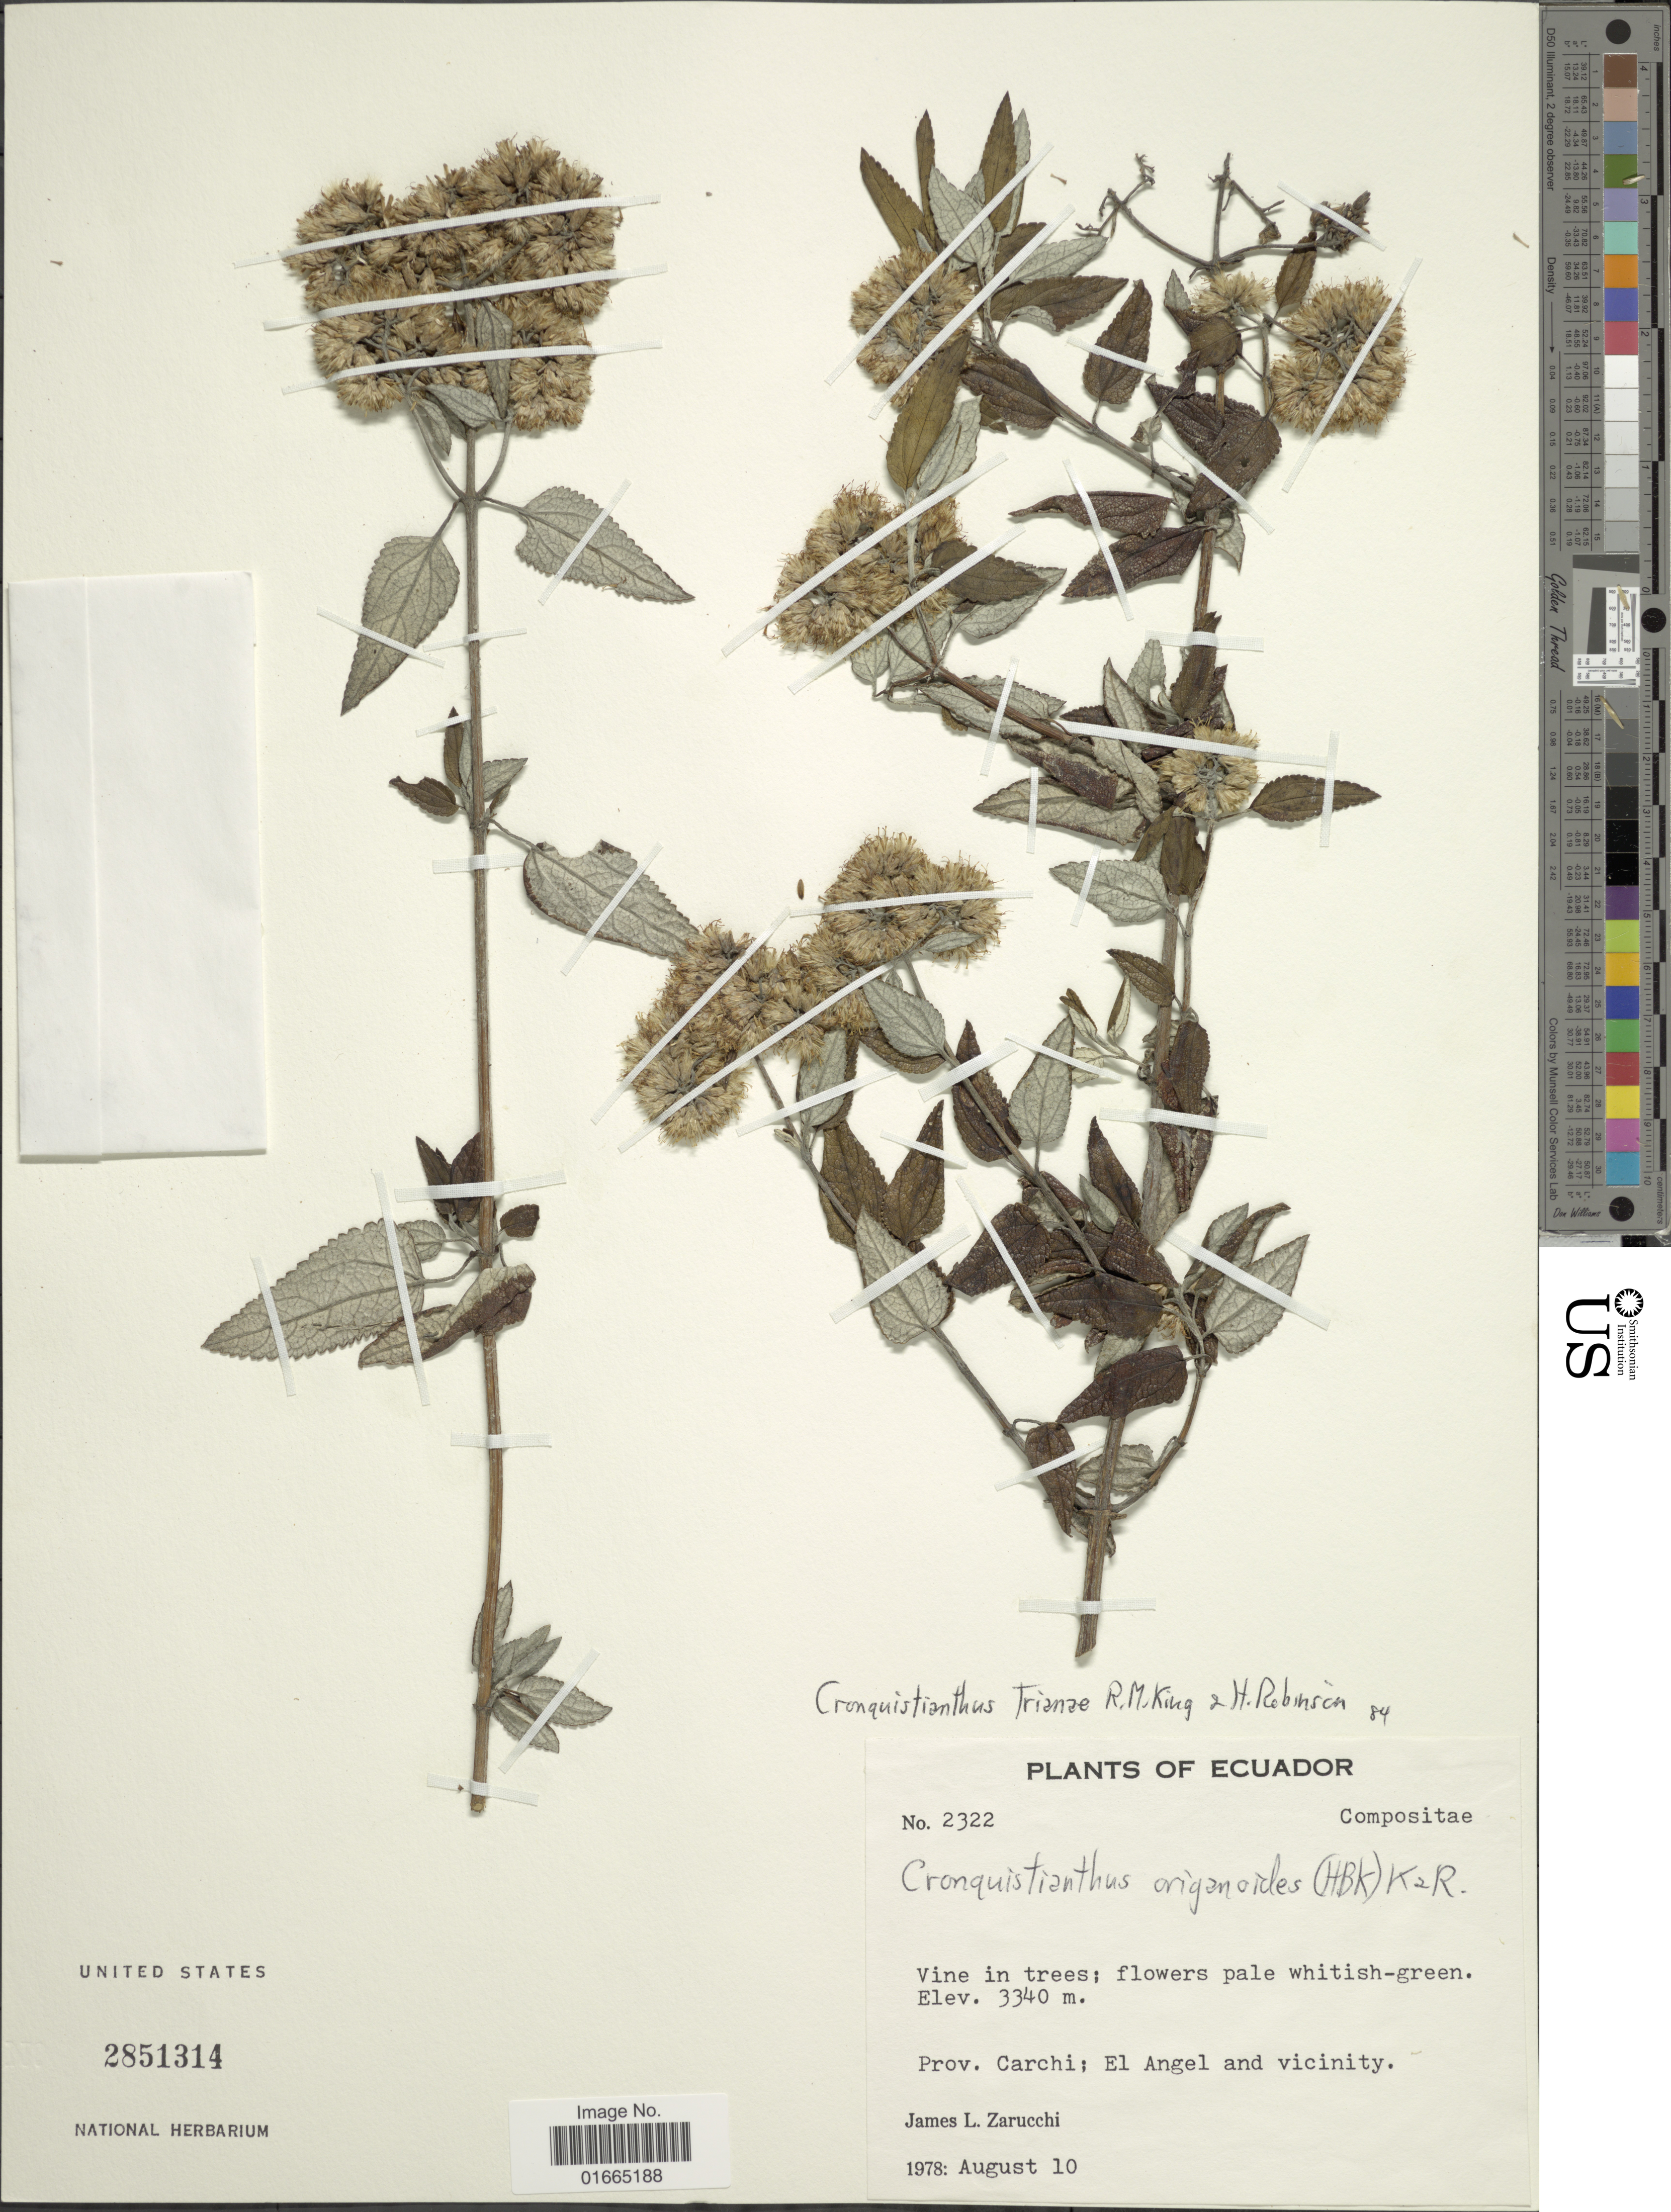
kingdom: Plantae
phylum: Tracheophyta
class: Magnoliopsida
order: Asterales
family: Asteraceae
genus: Cronquistianthus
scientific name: Cronquistianthus trianae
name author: R.M. King & H. Rob.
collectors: J. L. Zarucchi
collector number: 2322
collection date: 1978-08-10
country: Ecuador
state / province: Carchi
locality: Prov. Carchi; El Angel and vicinity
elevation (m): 3340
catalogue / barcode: US 2851314